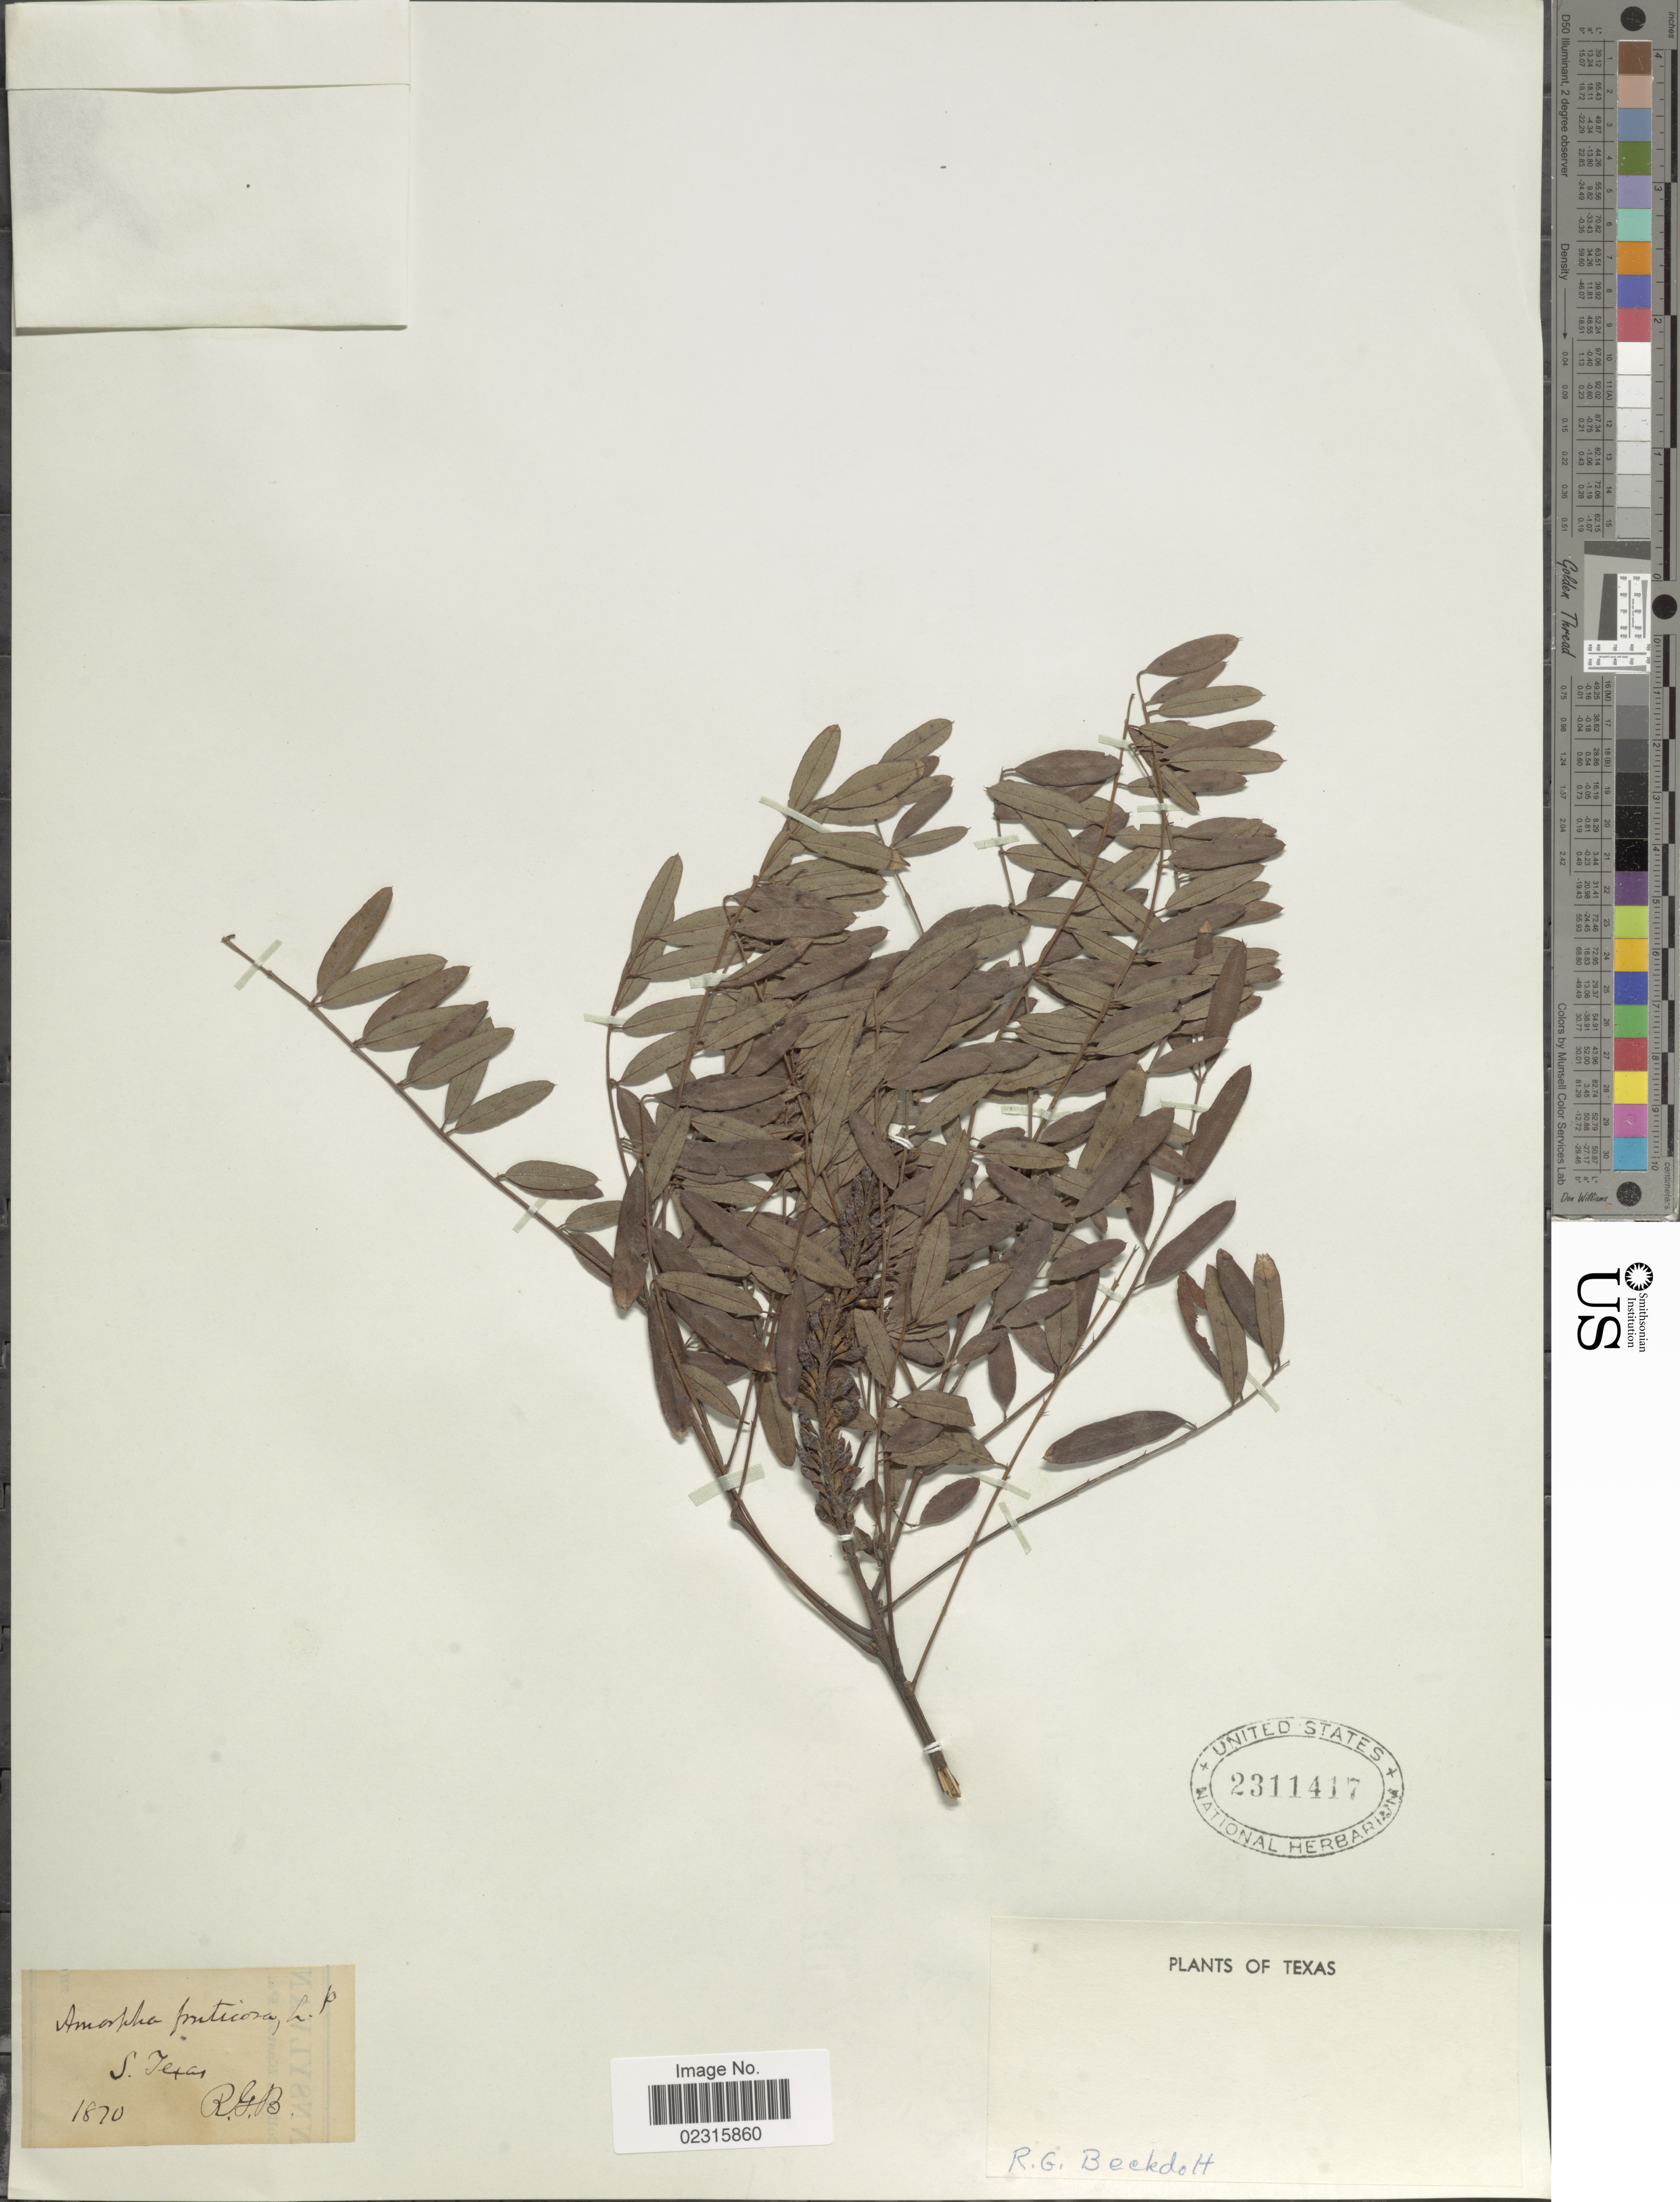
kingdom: Plantae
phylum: Tracheophyta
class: Magnoliopsida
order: Fabales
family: Fabaceae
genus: Amorpha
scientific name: Amorpha fruticosa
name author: L.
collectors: R. Beckdolt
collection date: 1870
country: United States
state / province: Texas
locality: S. Texas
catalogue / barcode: US 2311417